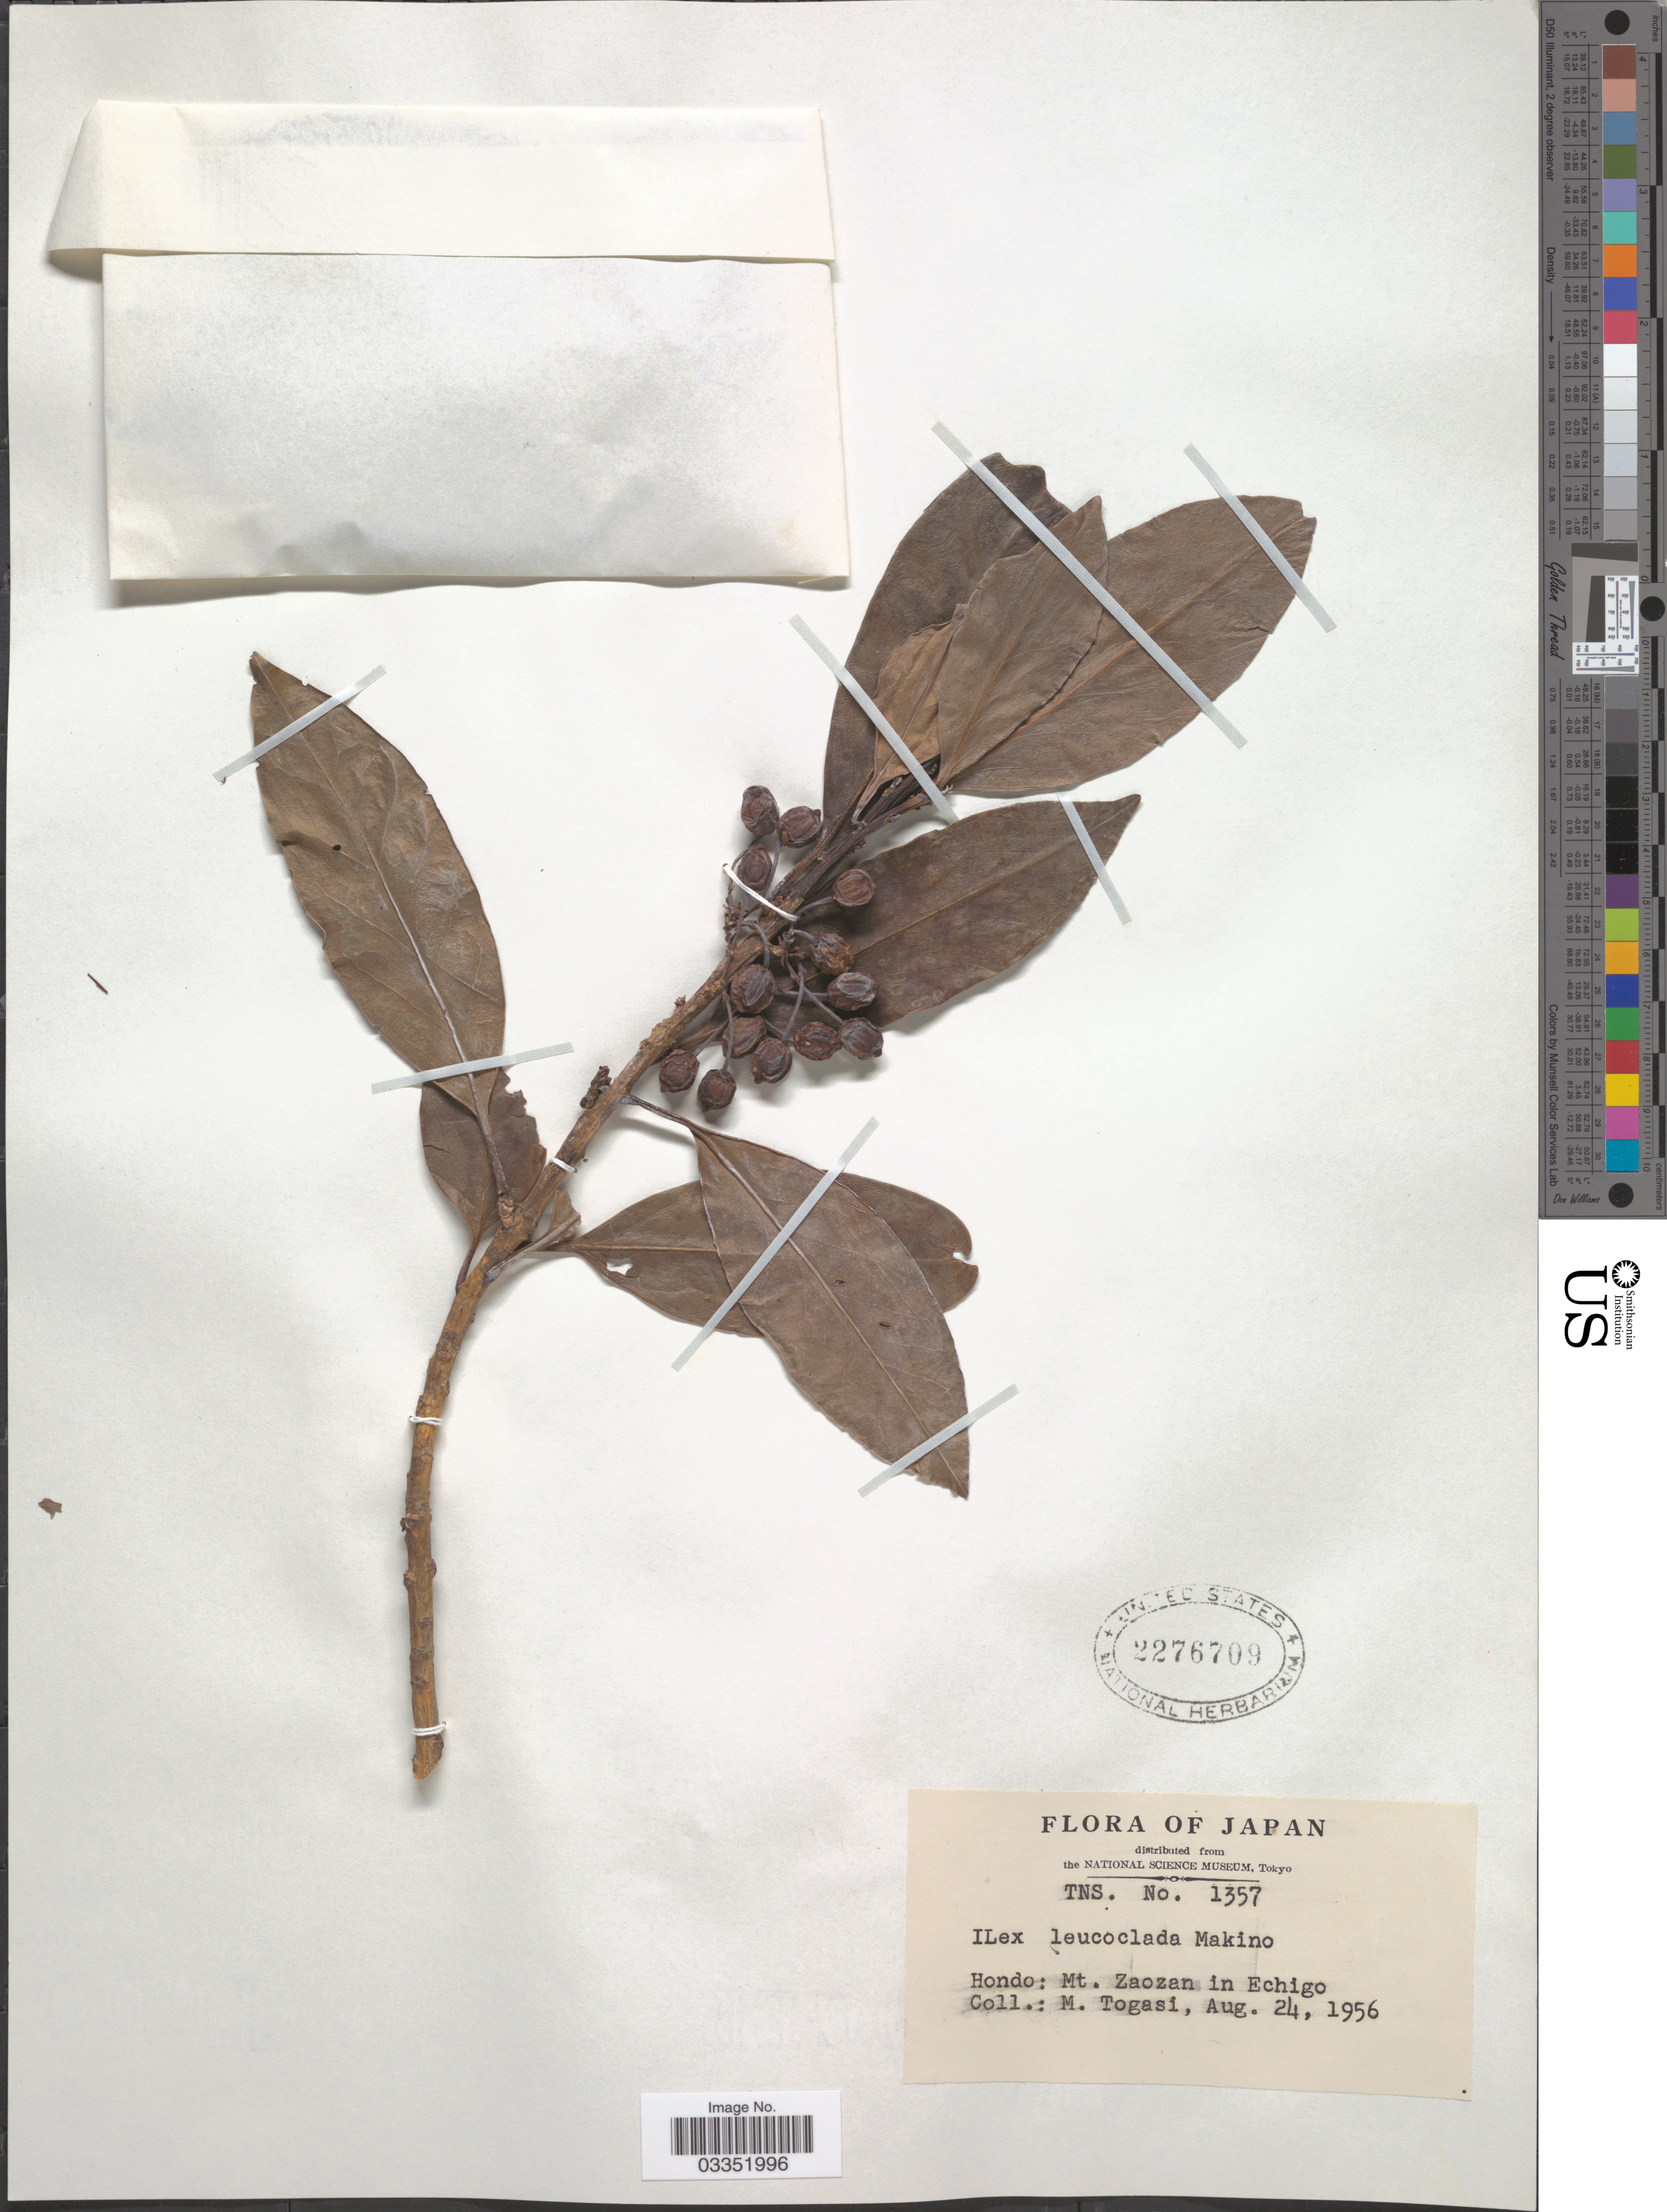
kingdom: Plantae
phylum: Tracheophyta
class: Magnoliopsida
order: Aquifoliales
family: Aquifoliaceae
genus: Ilex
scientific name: Ilex leucoclada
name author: (Maxim.) Makino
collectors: M. Togasi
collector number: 1357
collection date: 1956-08-24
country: Japan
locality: Hondo: Mt. Zaozan in Echigo.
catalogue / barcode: US 2276709